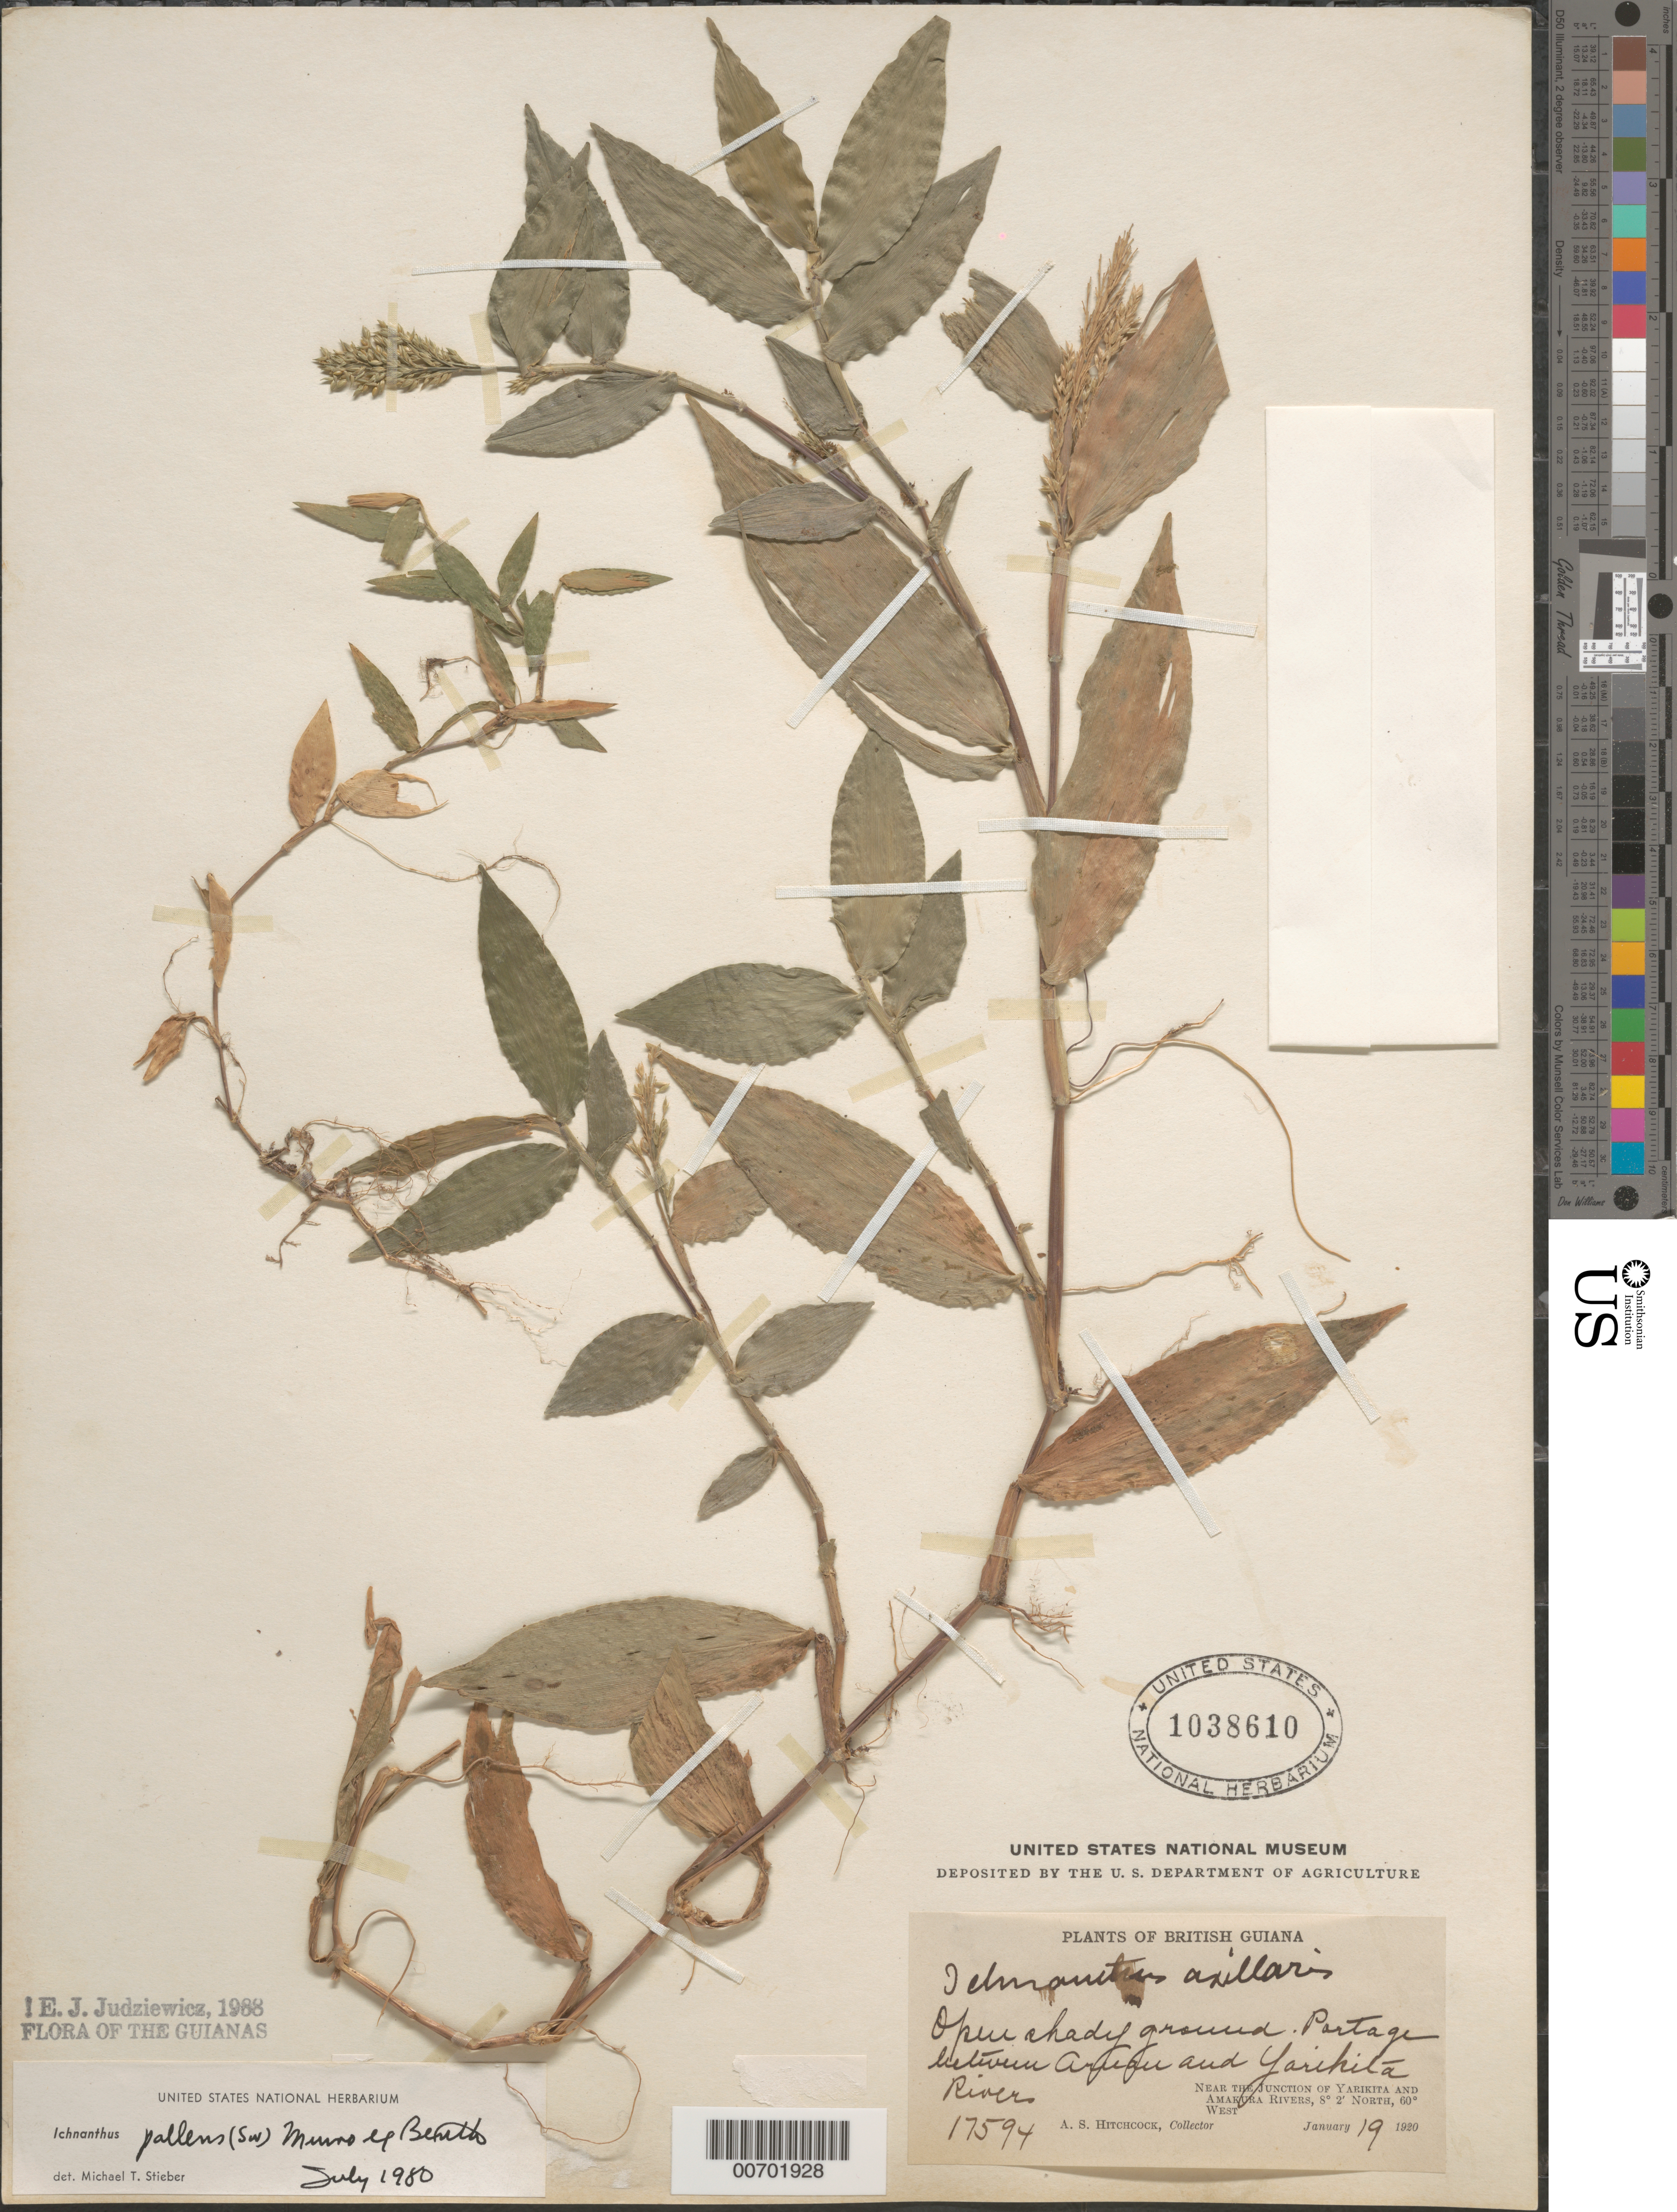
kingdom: Plantae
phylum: Tracheophyta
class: Liliopsida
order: Poales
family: Poaceae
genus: Ichnanthus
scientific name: Ichnanthus pallens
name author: (Sw.) Munro ex Benth.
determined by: Judziewicz, E. J.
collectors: A. S. Hitchcock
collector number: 17594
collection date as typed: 17-Jan-20 to 18-Jan-20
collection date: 1920-01-17/1920-01-18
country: Guyana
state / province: Barima-Waini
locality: Yarikita and Amakura Rivers, near the junction of; Portage between Aruau and Yarikita Rivers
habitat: Open shady ground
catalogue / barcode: US 1038610